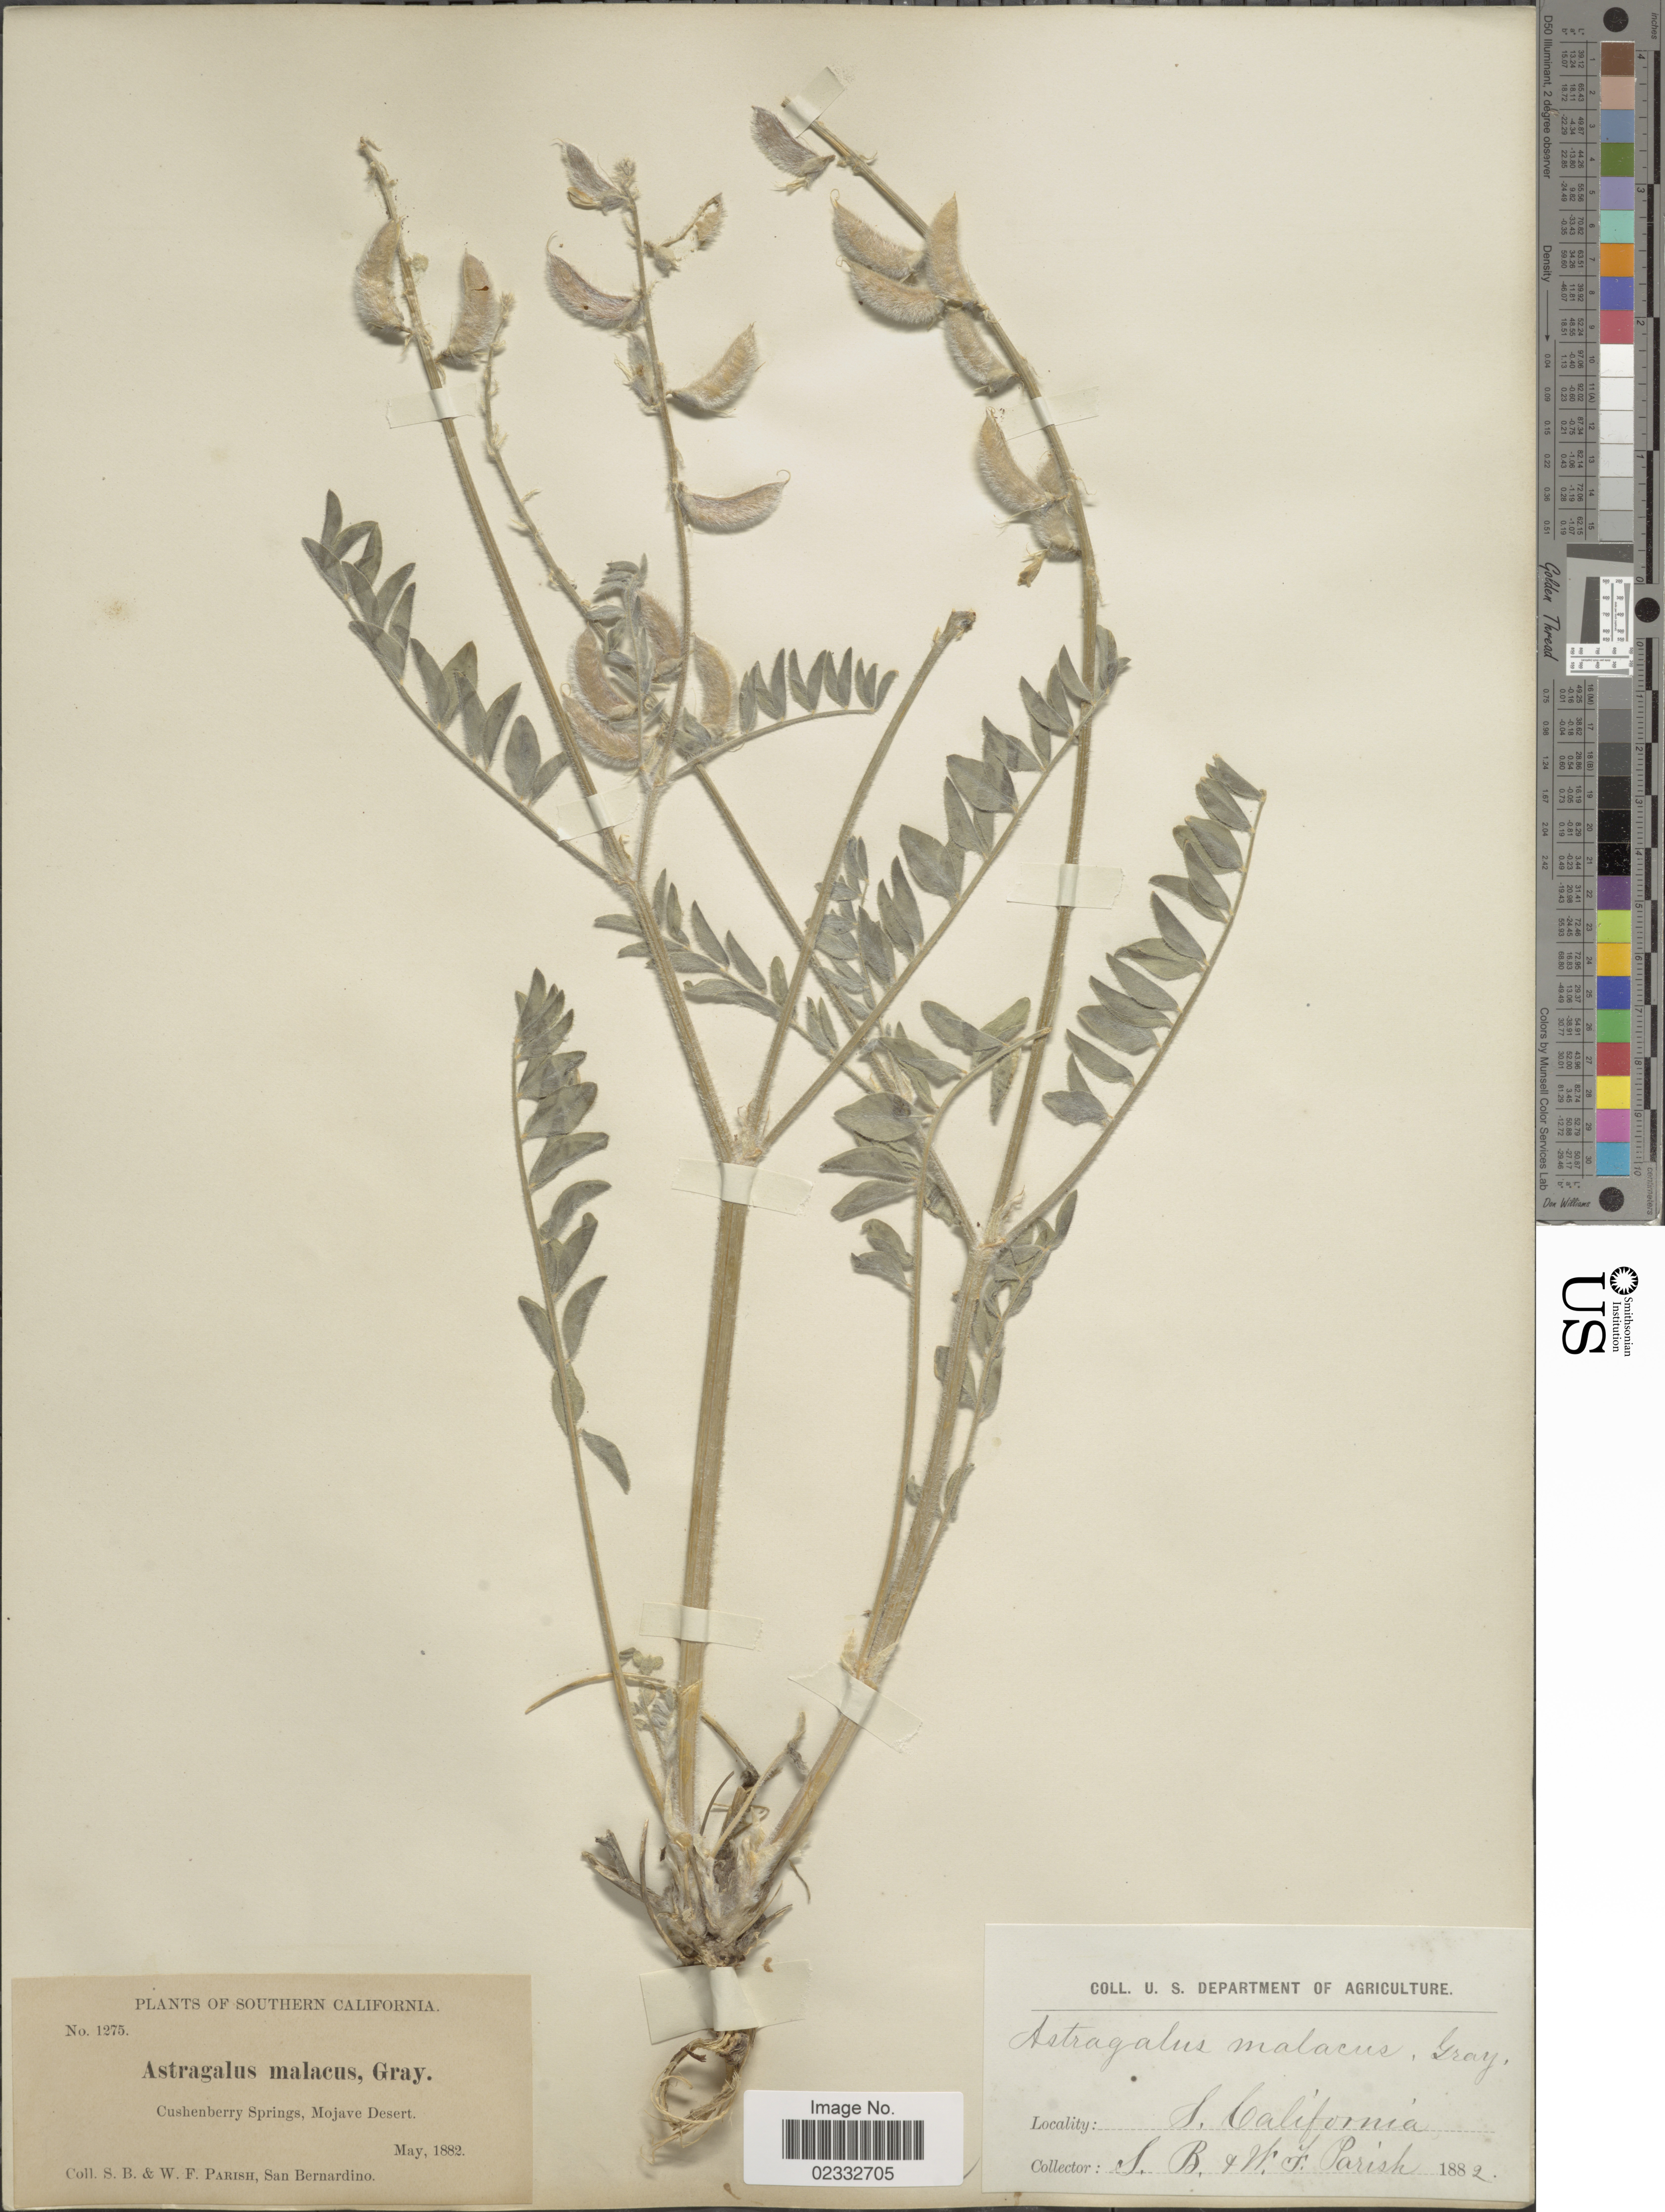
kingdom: Plantae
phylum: Tracheophyta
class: Magnoliopsida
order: Fabales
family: Fabaceae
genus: Astragalus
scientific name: Astragalus malacus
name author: A. Gray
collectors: S. B. Parish & W. F. Parish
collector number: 1275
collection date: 1882-05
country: United States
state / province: California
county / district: San Bernardino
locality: Southern California, Cushenberry Springs, Mojave Desert